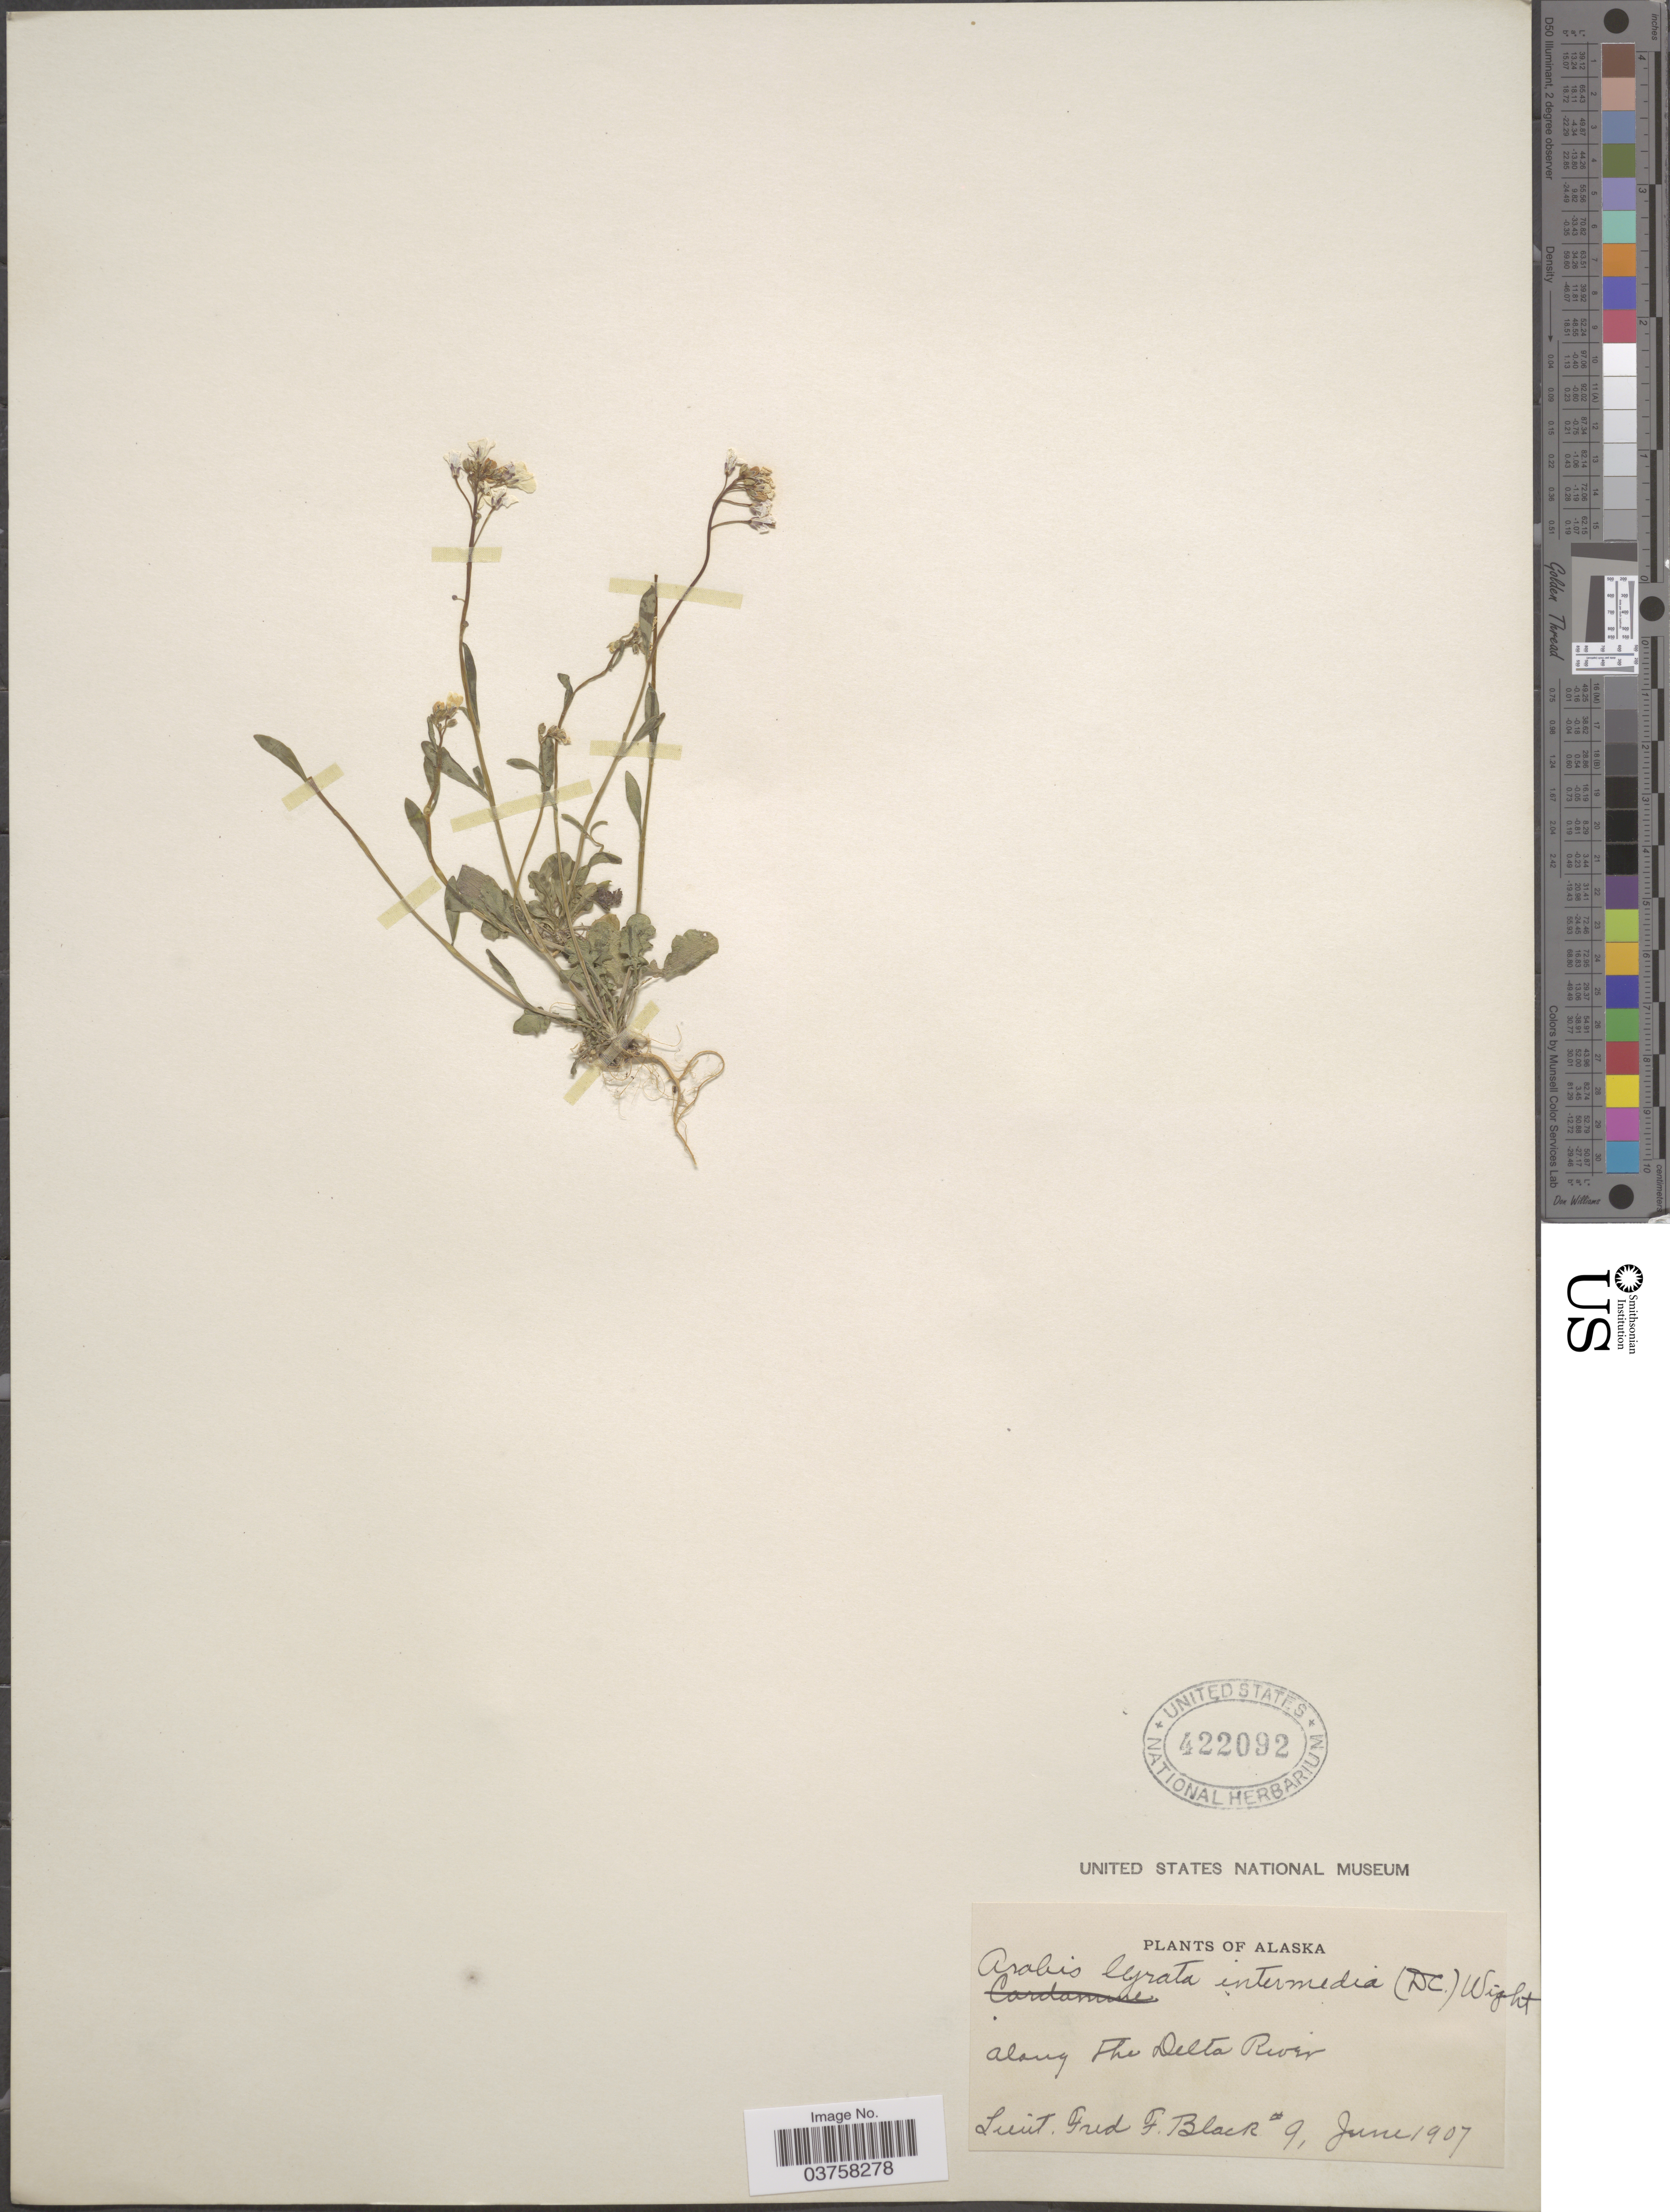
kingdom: Plantae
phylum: Tracheophyta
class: Magnoliopsida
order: Brassicales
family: Brassicaceae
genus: Arabidopsis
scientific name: Arabidopsis lyrata subsp. kamchatica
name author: (Fisch. ex DC.) O'Kane & Al-Shehbaz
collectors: F. Black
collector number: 9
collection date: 1907-06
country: United States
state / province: Alaska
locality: Along the Delta River.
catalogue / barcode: US 422092